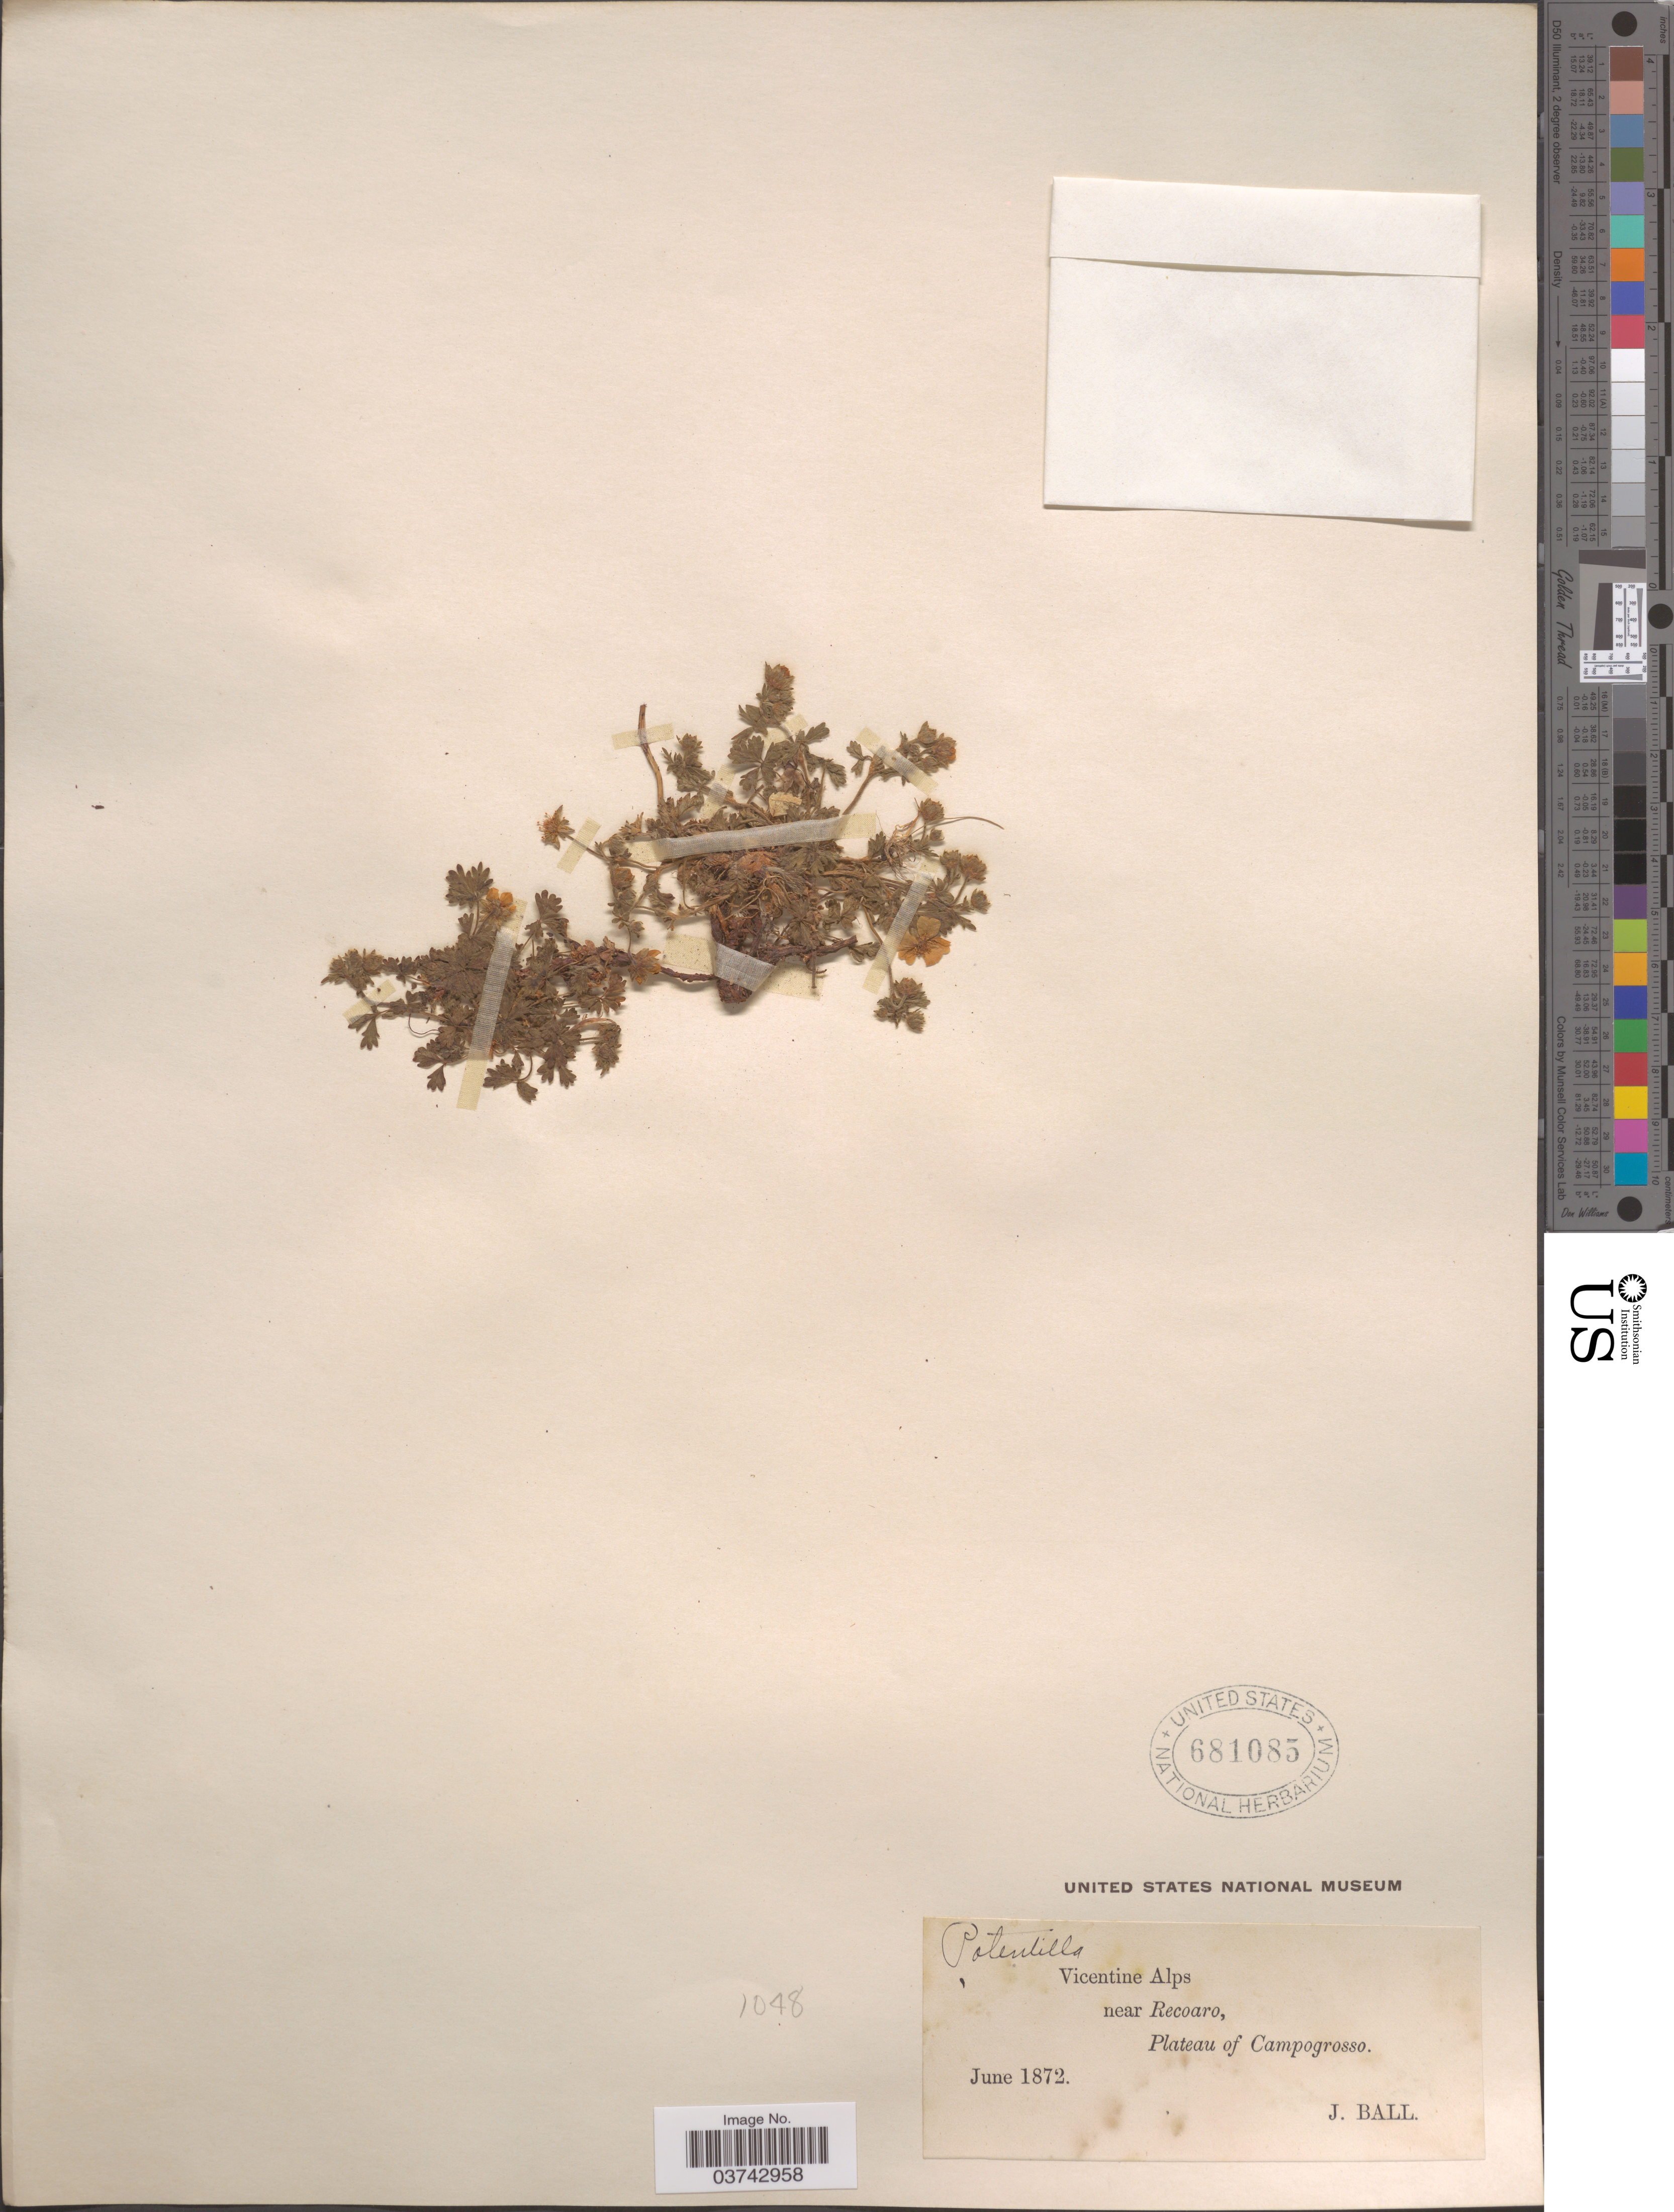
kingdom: Plantae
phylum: Tracheophyta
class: Magnoliopsida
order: Rosales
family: Rosaceae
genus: Potentilla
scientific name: Potentilla sp.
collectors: J. Ball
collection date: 1872-06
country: Italy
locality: Vicentine Alps near Recoaro, Plateau of Campogrosso.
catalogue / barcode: US 681085